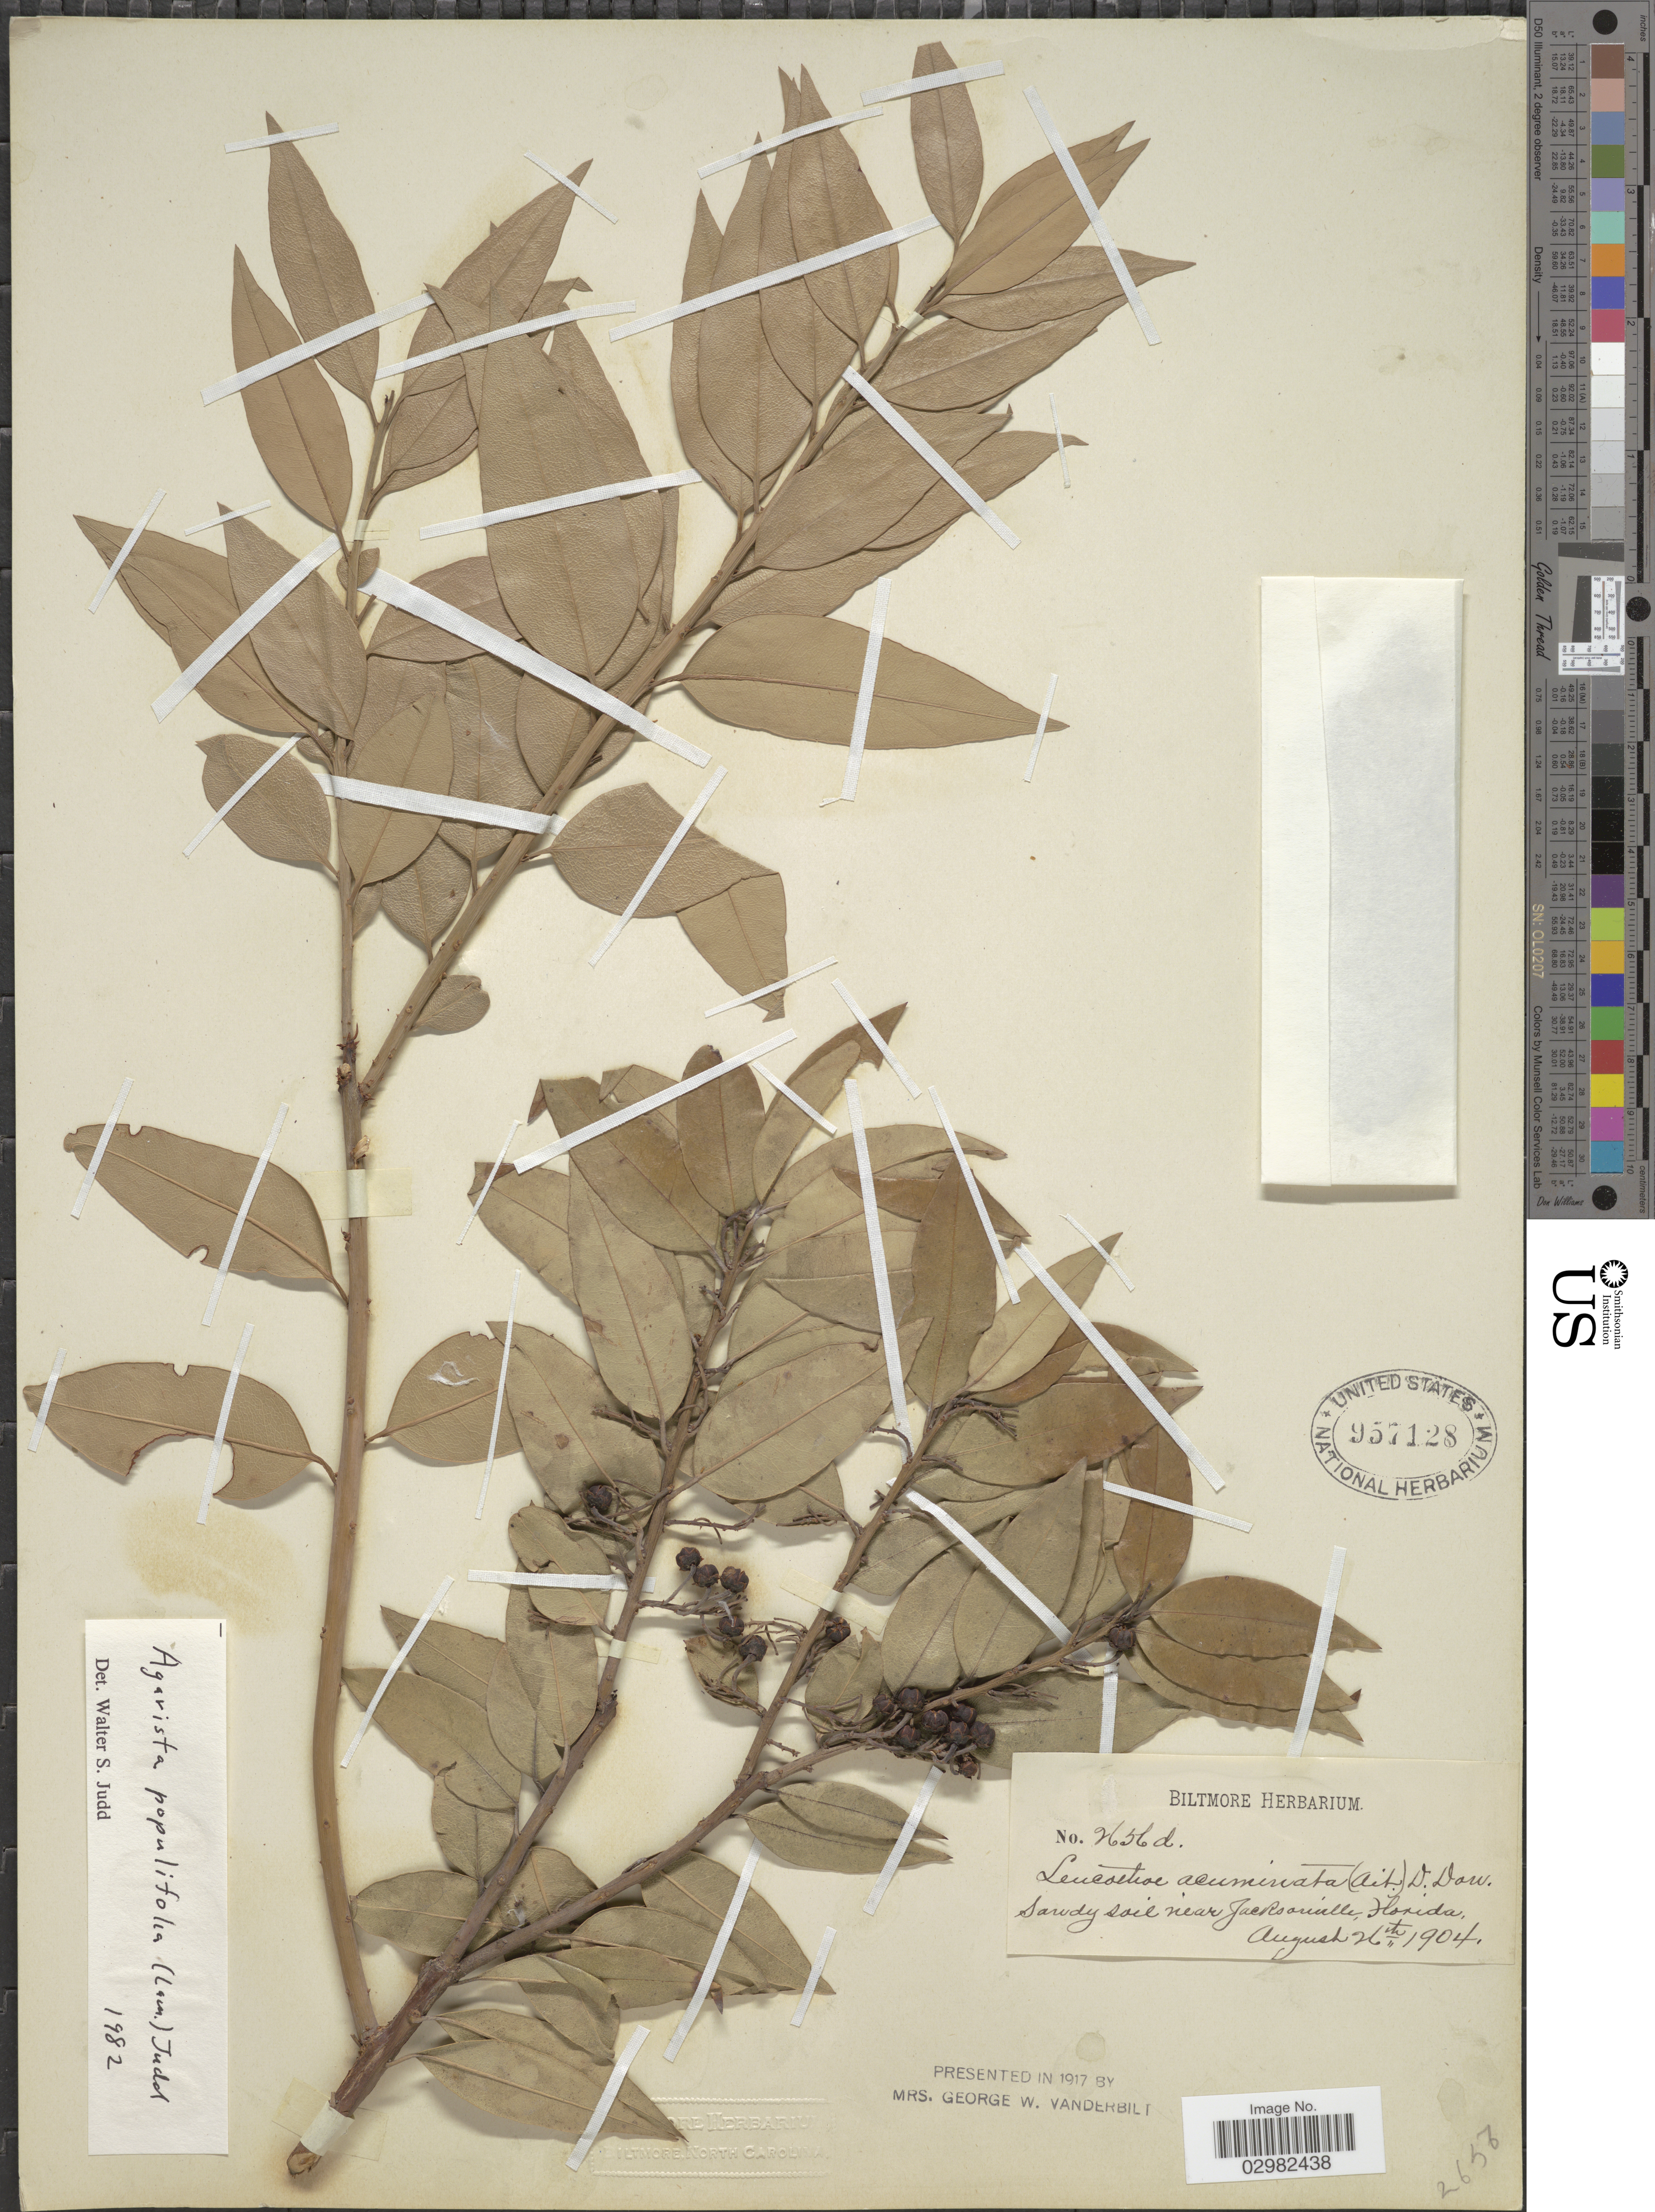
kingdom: Plantae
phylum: Tracheophyta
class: Magnoliopsida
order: Ericales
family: Ericaceae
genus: Leucothoe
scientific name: Leucothoë acuminata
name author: (Aiton) G. Don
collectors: ex herb. Biltmore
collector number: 2656d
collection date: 1904-08-26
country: United States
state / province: Florida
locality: Sandy soil near Jacksonville.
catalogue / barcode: US 957128